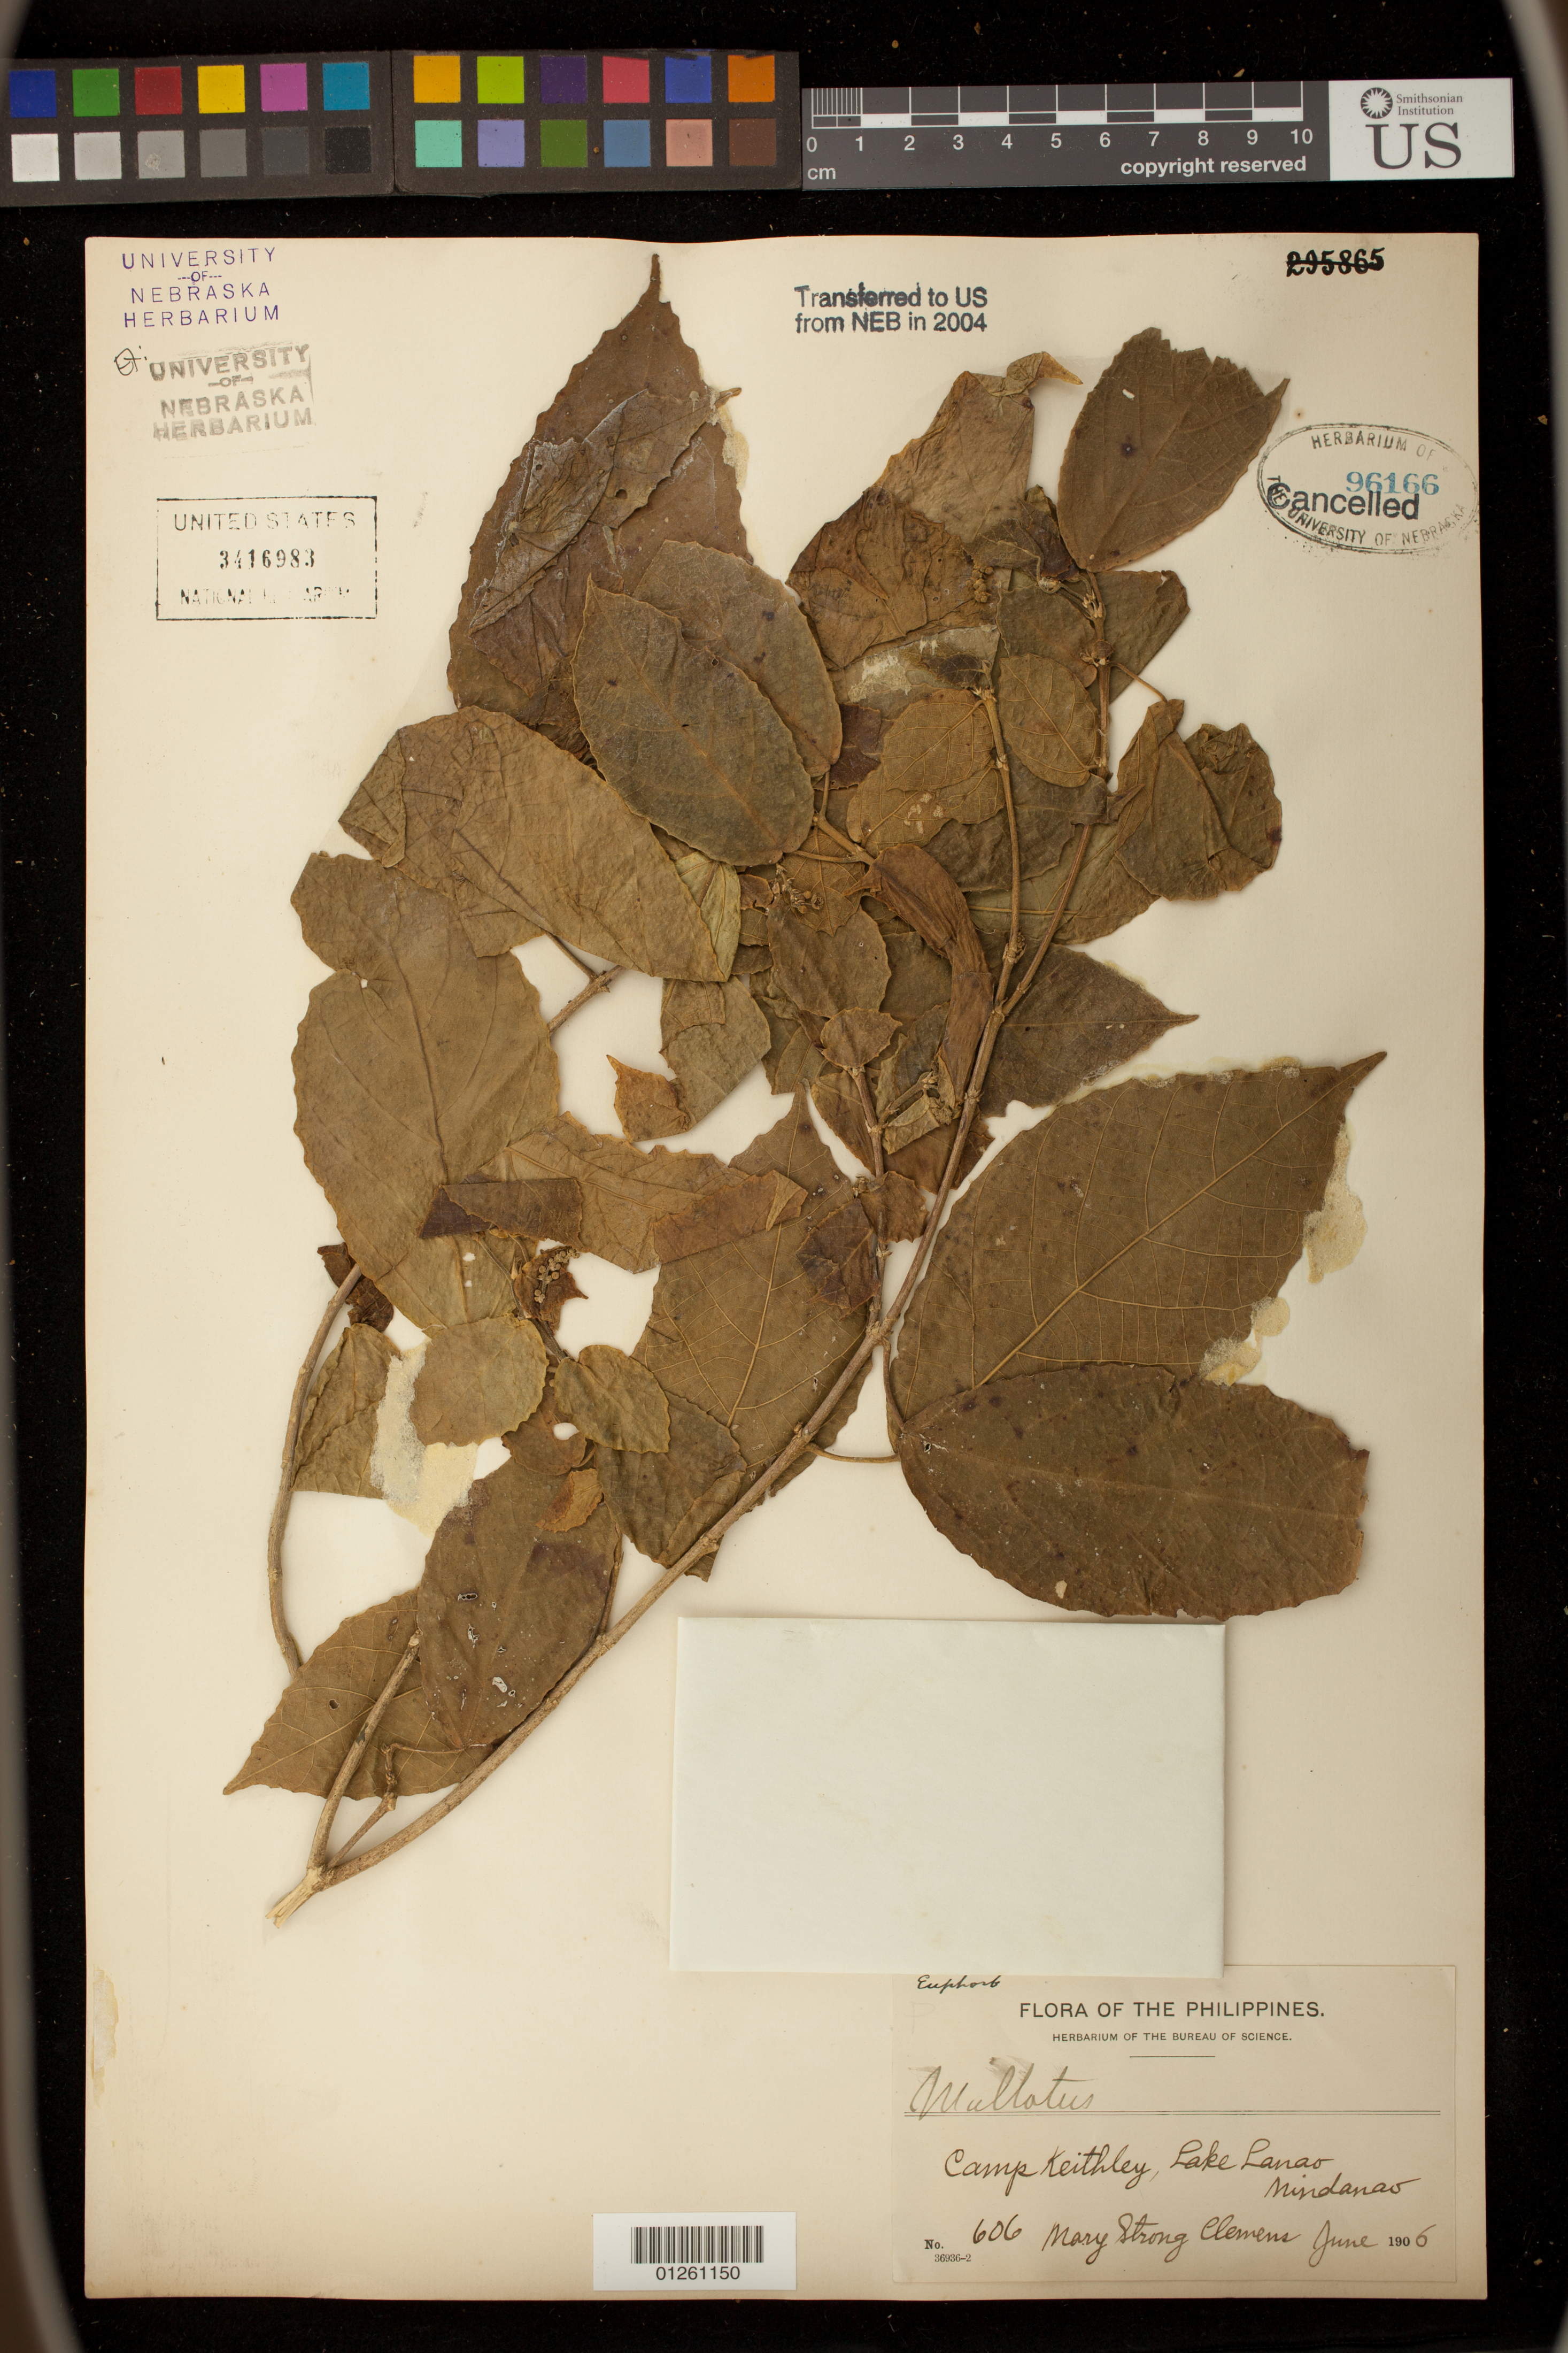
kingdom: Plantae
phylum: Tracheophyta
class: Magnoliopsida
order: Malpighiales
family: Euphorbiaceae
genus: Mallotus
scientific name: Mallotus sp.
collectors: M. S. Clemens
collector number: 606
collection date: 1906-06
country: Philippines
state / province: Muslim Mindanao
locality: Camp Keithley, Lake Lanao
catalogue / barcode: US 3416983